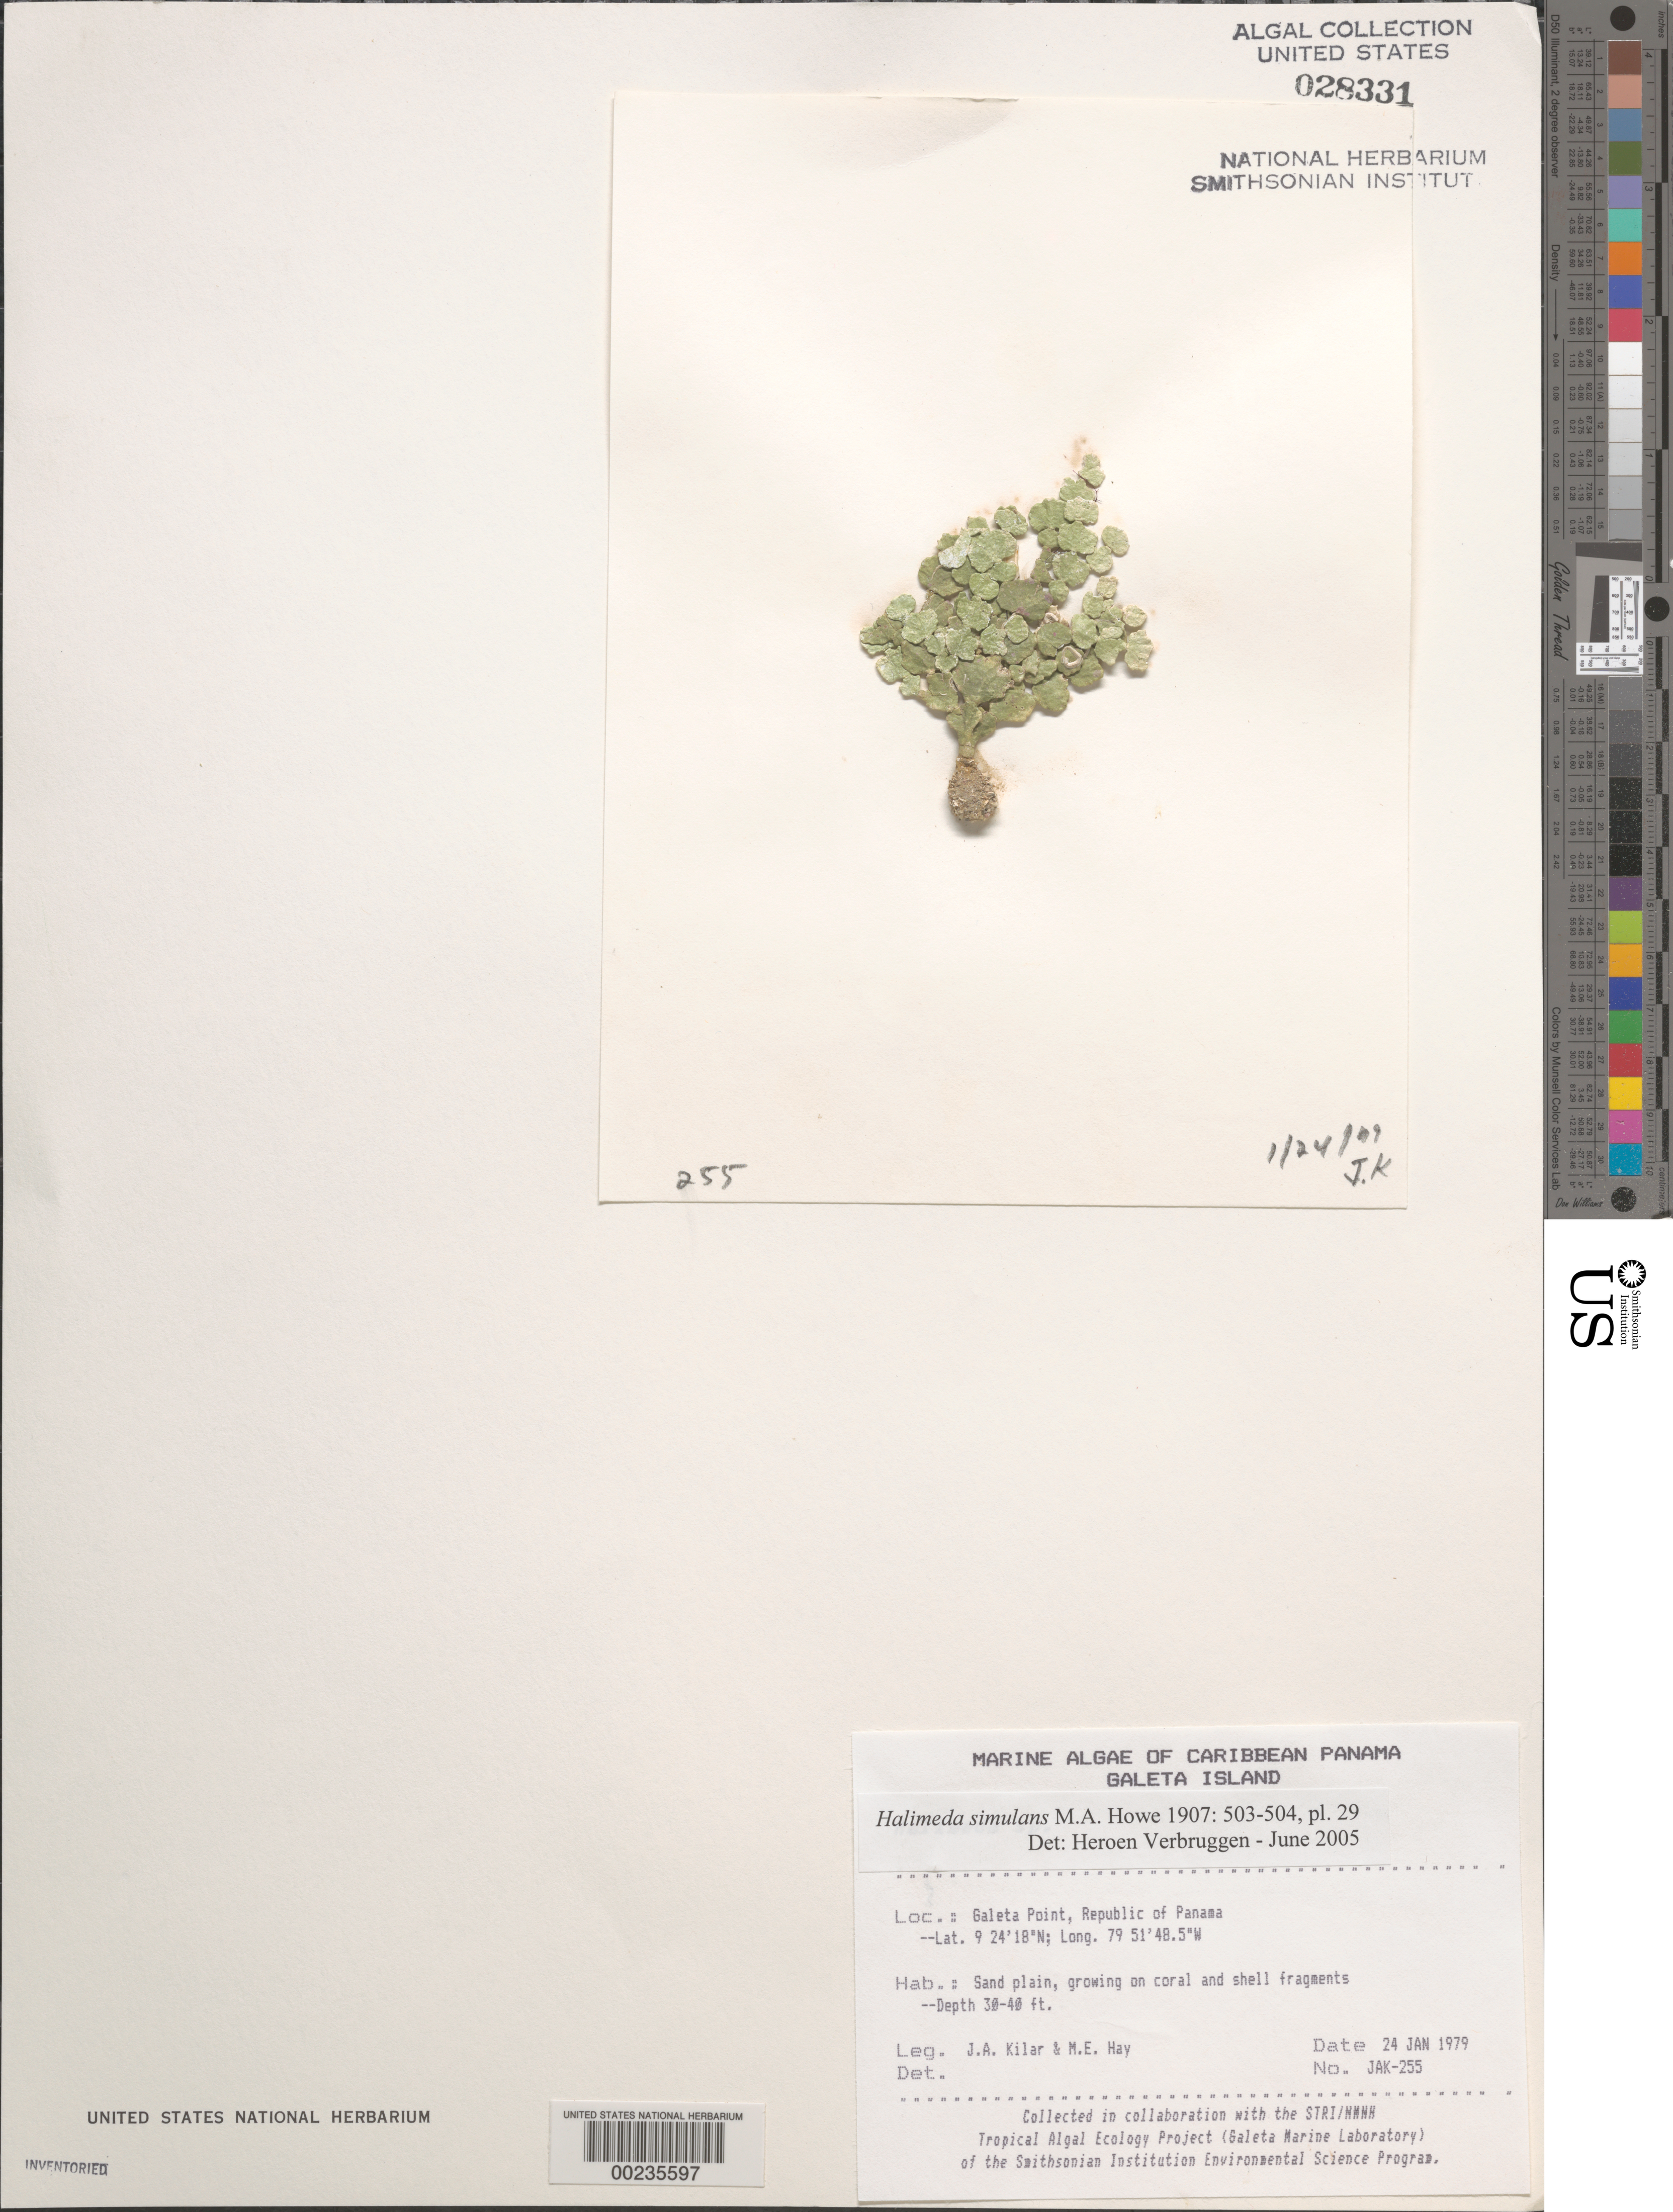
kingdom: Plantae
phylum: Chlorophyta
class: Ulvophyceae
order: Bryopsidales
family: Halimedaceae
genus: Halimeda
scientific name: Halimeda simulans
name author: M. Howe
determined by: Verbruggen, H.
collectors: J. A. Kilar & M. E. Hay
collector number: JAK-255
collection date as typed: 24 Jan 1979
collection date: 1979-01-24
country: Panama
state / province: Colón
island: Galeta Island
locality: Galeta Point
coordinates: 9 24' 18" N, 79 51' 48.5" W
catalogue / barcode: US 28331